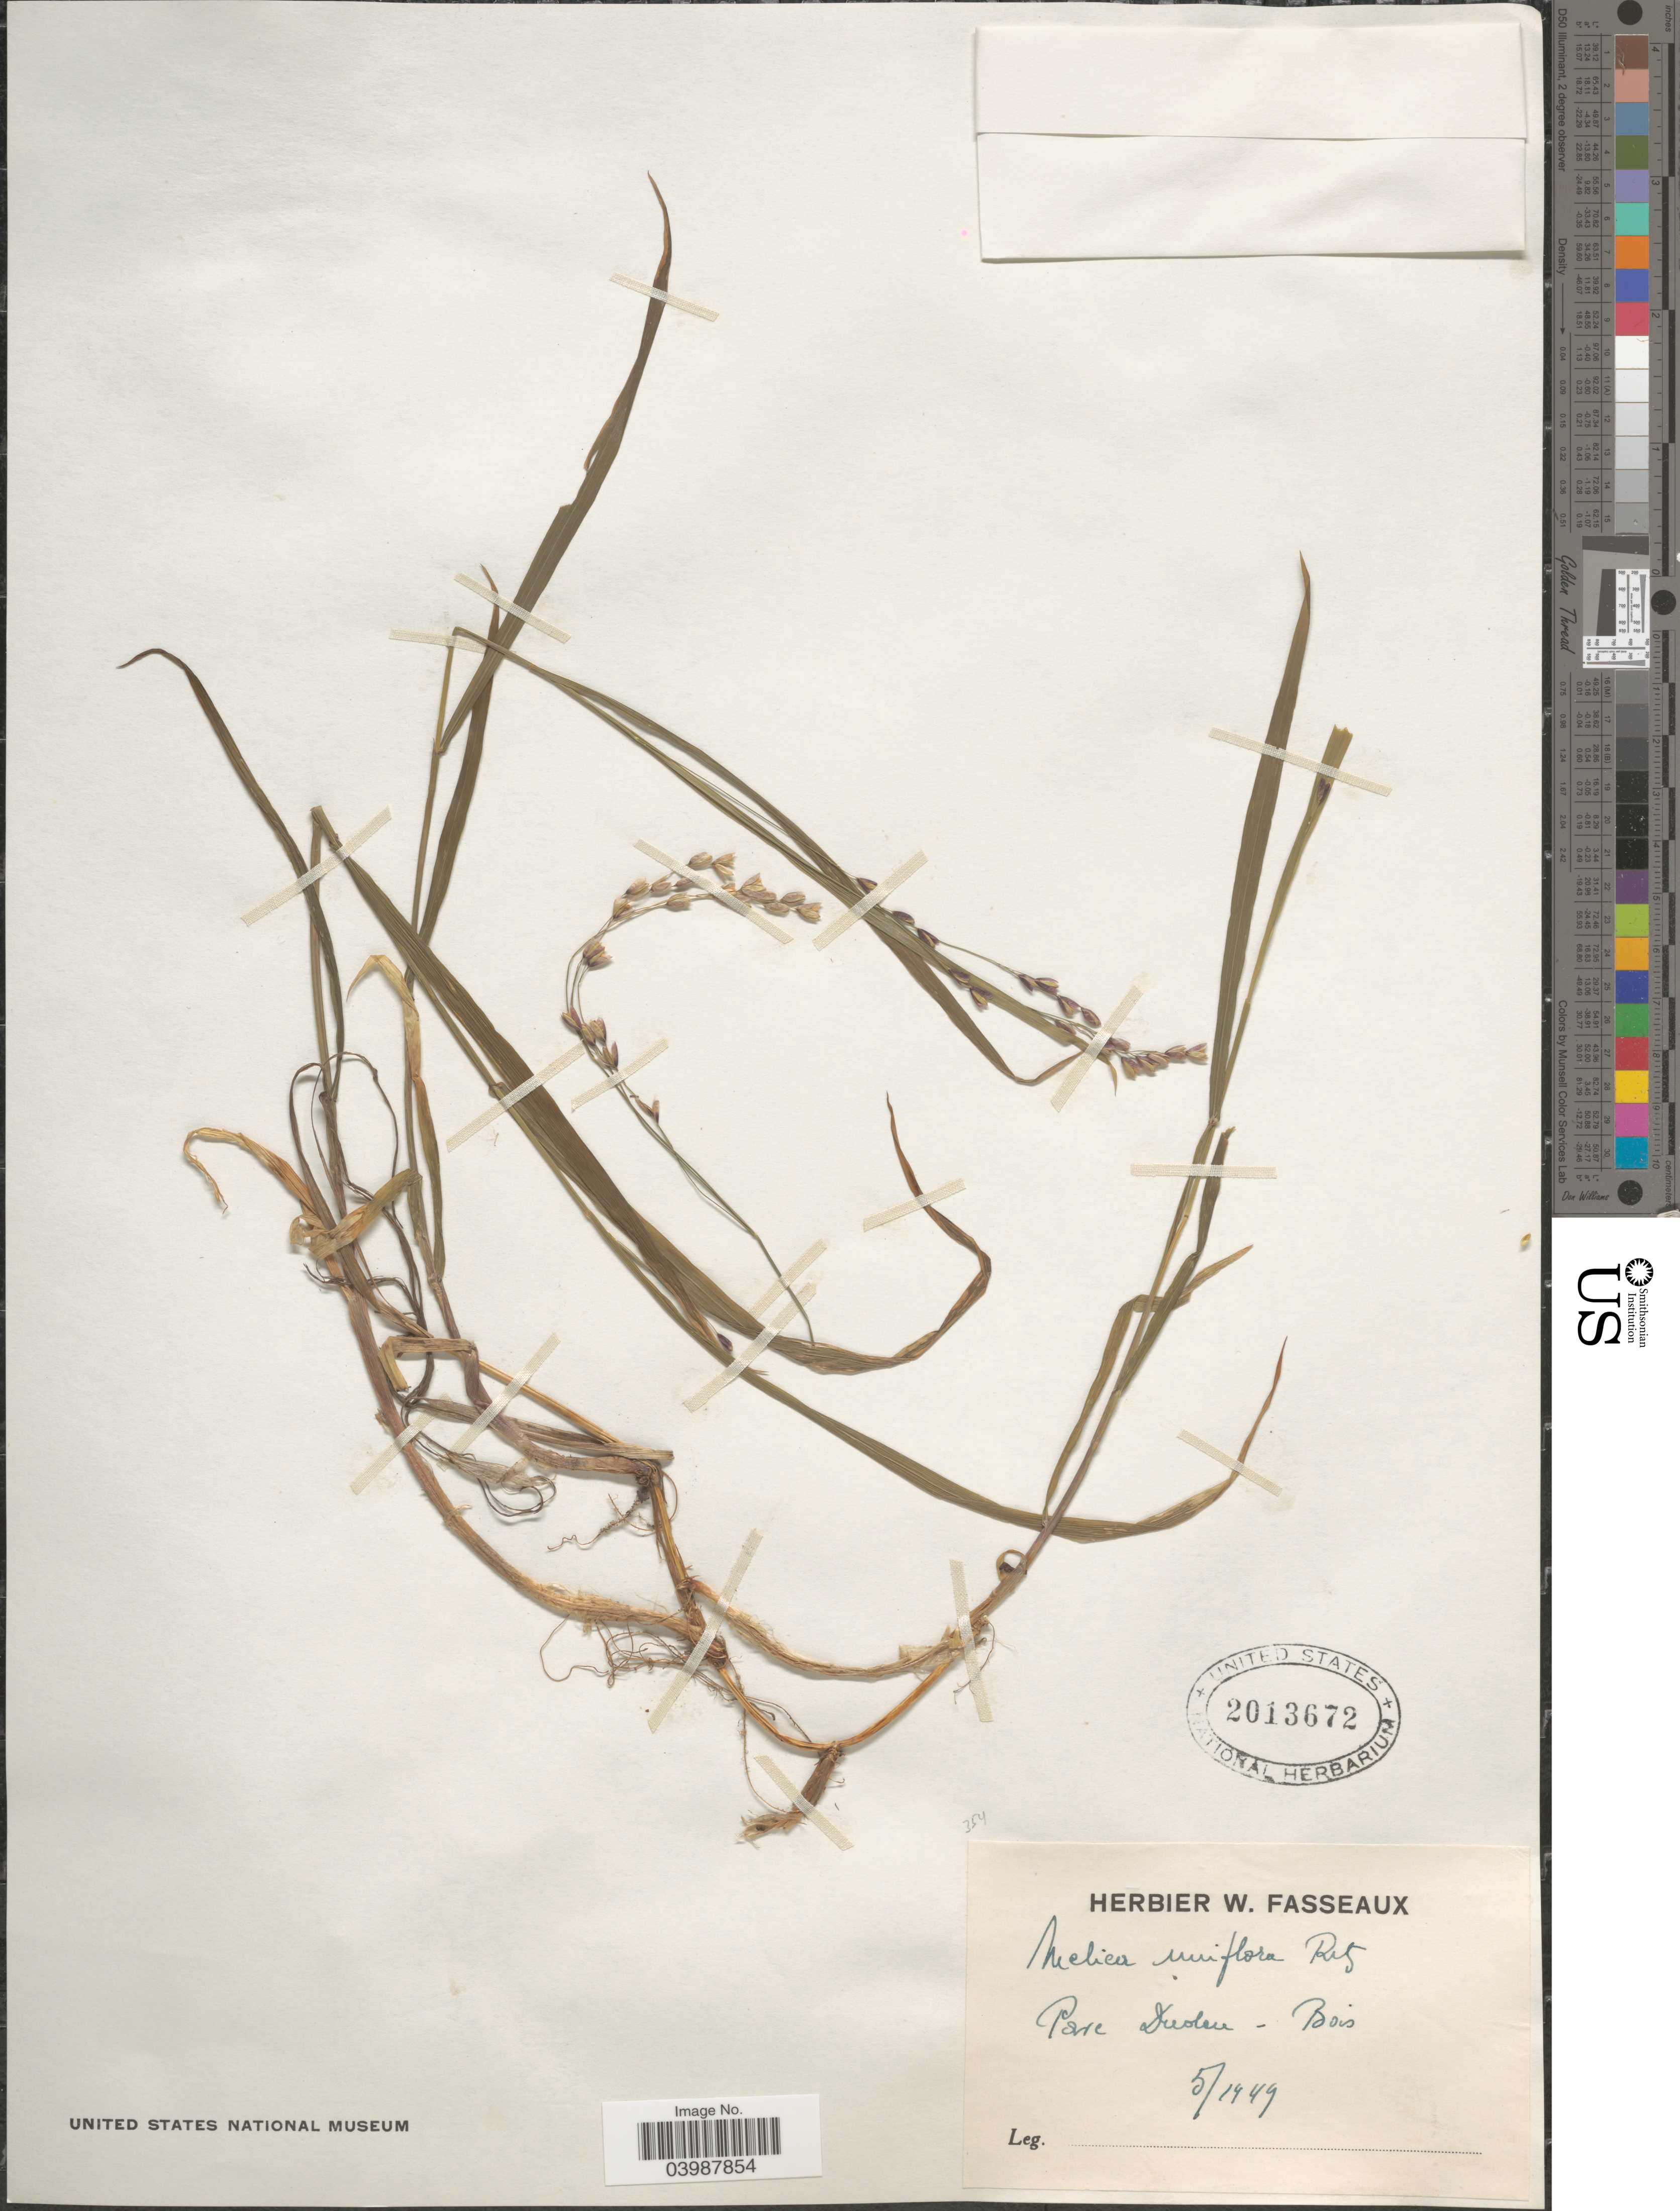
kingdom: Plantae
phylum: Tracheophyta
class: Liliopsida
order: Poales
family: Poaceae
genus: Melica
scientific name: Melica uniflora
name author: Retz.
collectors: Ex herb. W. Fasseaux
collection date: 1949-05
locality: Porre Dreolen - Bois. [interpreted]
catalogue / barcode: US 2013672